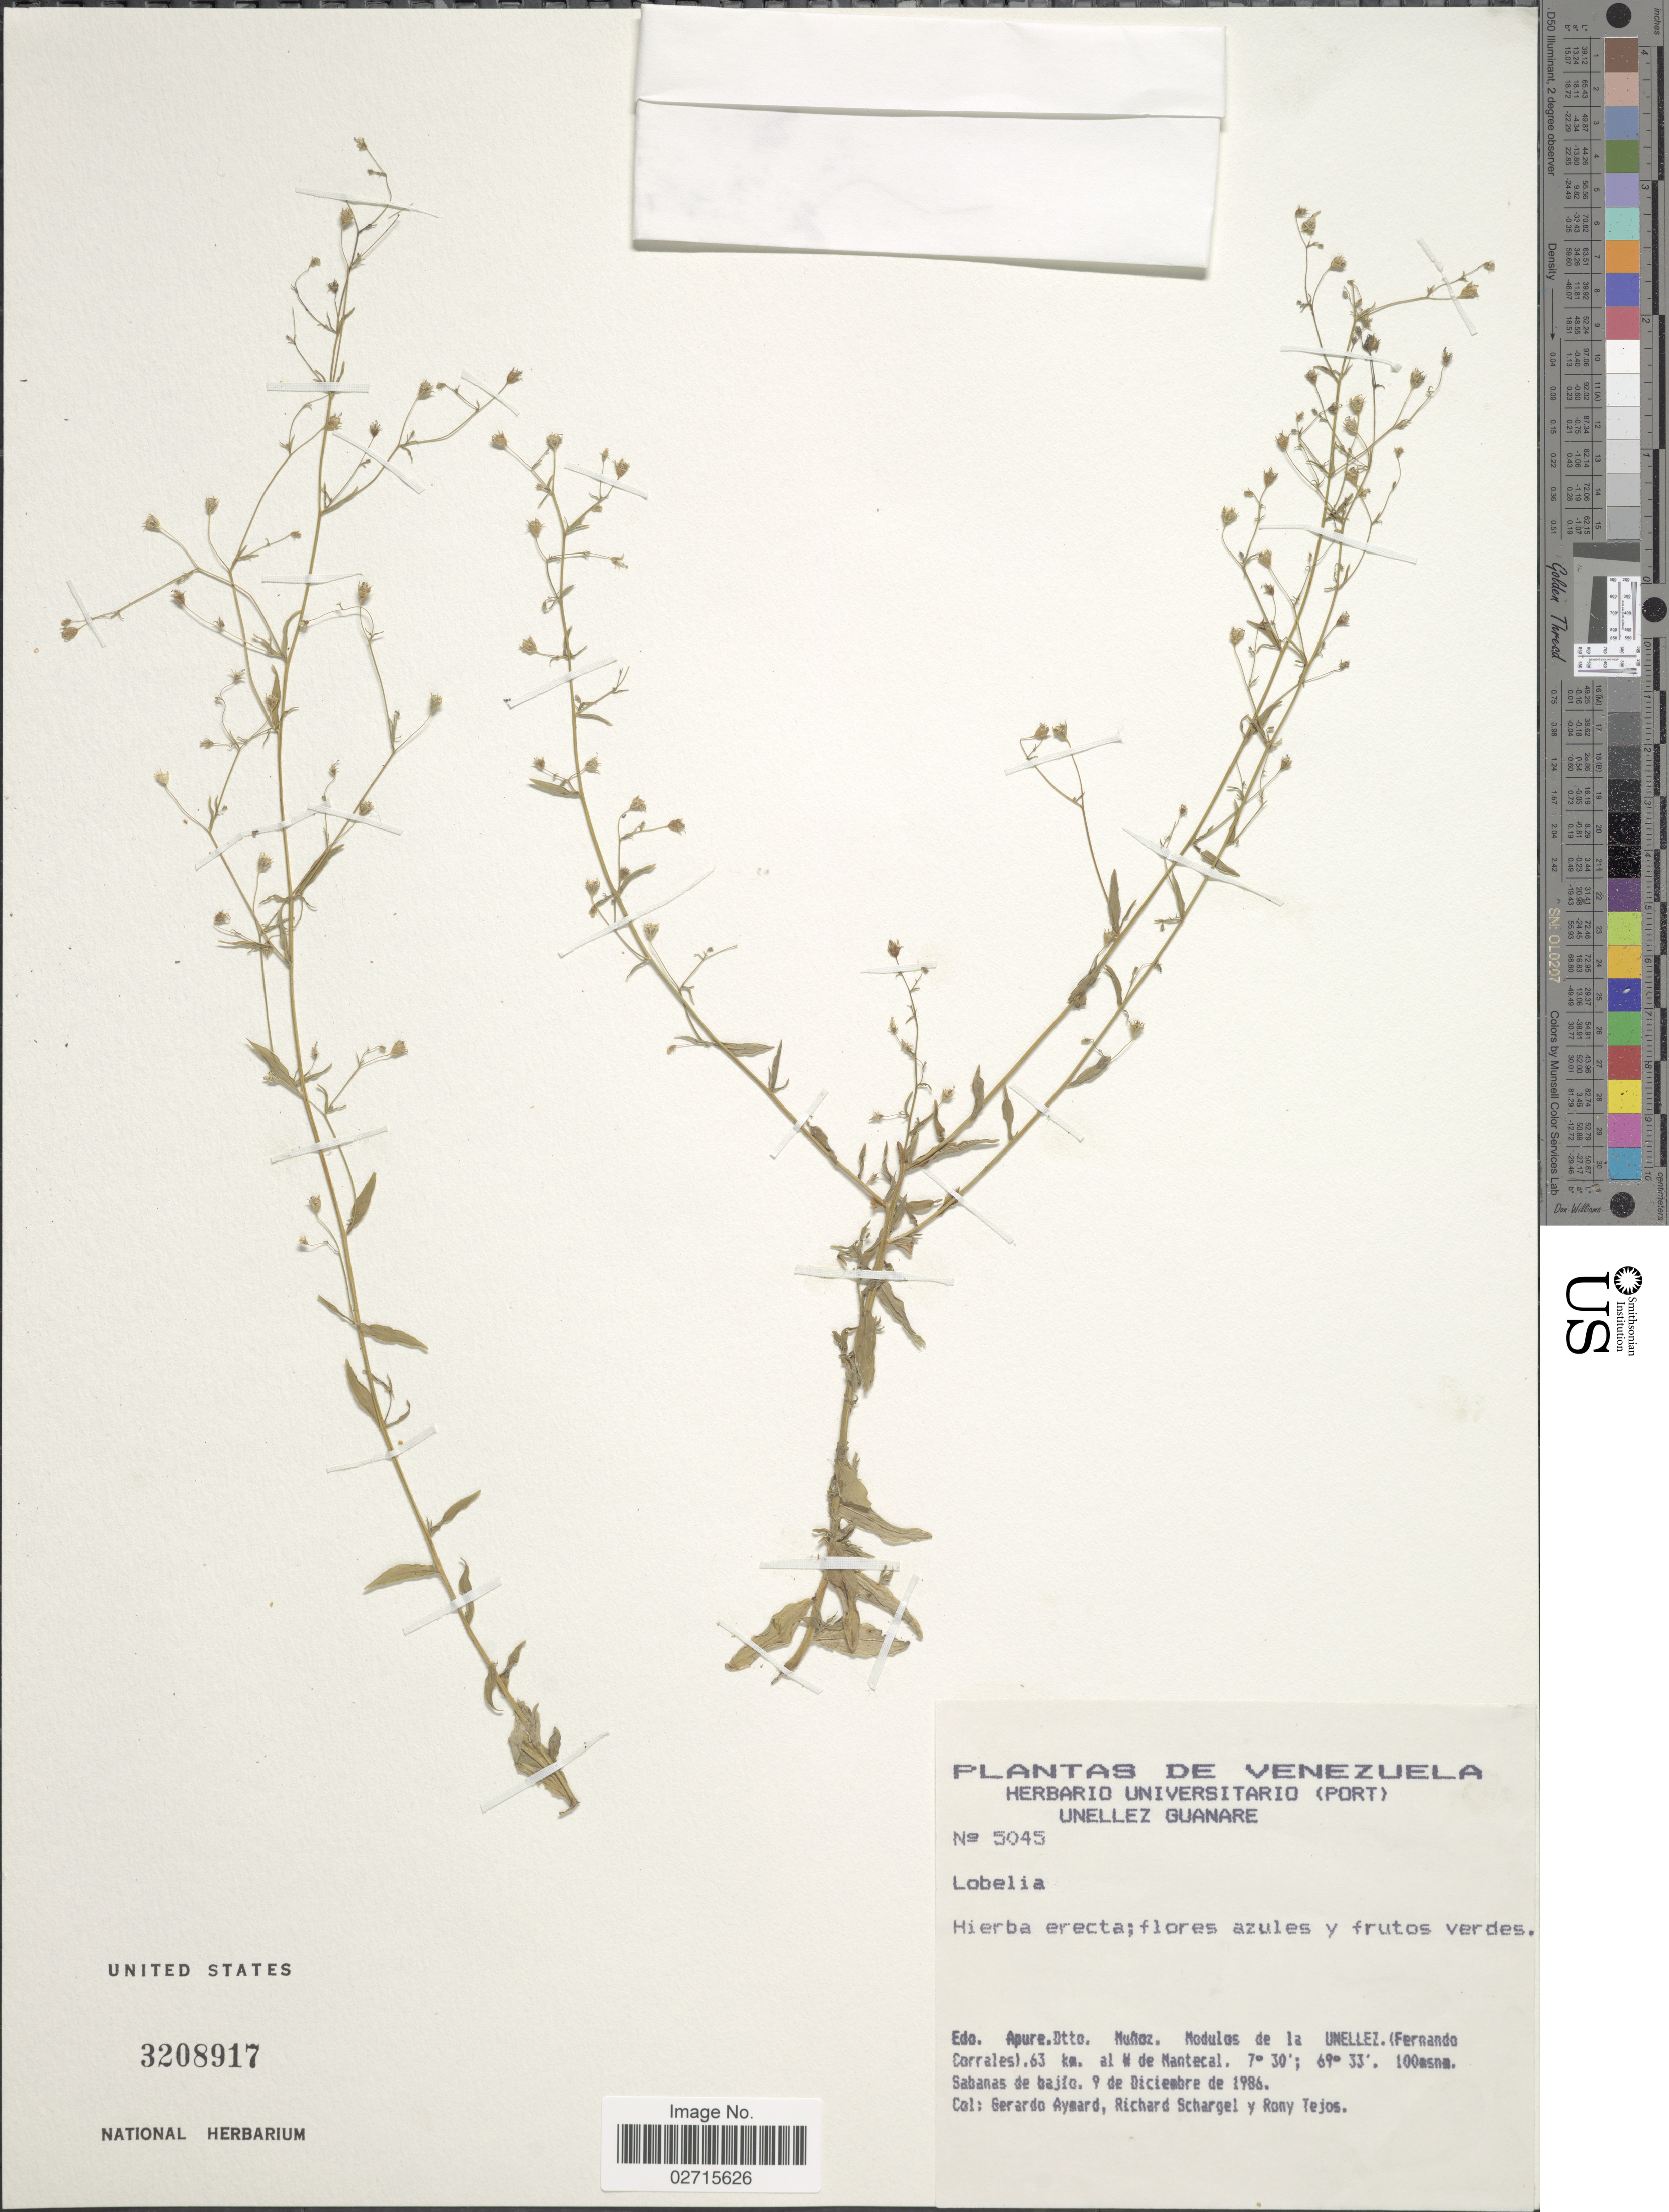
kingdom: Plantae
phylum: Tracheophyta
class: Magnoliopsida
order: Asterales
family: Campanulaceae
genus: Lobelia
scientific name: Lobelia sp.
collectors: G. A. Aymard, R. Schargel & R. Tejos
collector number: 5045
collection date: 1986-12-09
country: Venezuela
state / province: Apure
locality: Dtto. Munoz, Modulos de la Unellez, (Fernando Corrales), 63 km. al W de Mantecal.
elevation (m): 100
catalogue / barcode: US 3208917